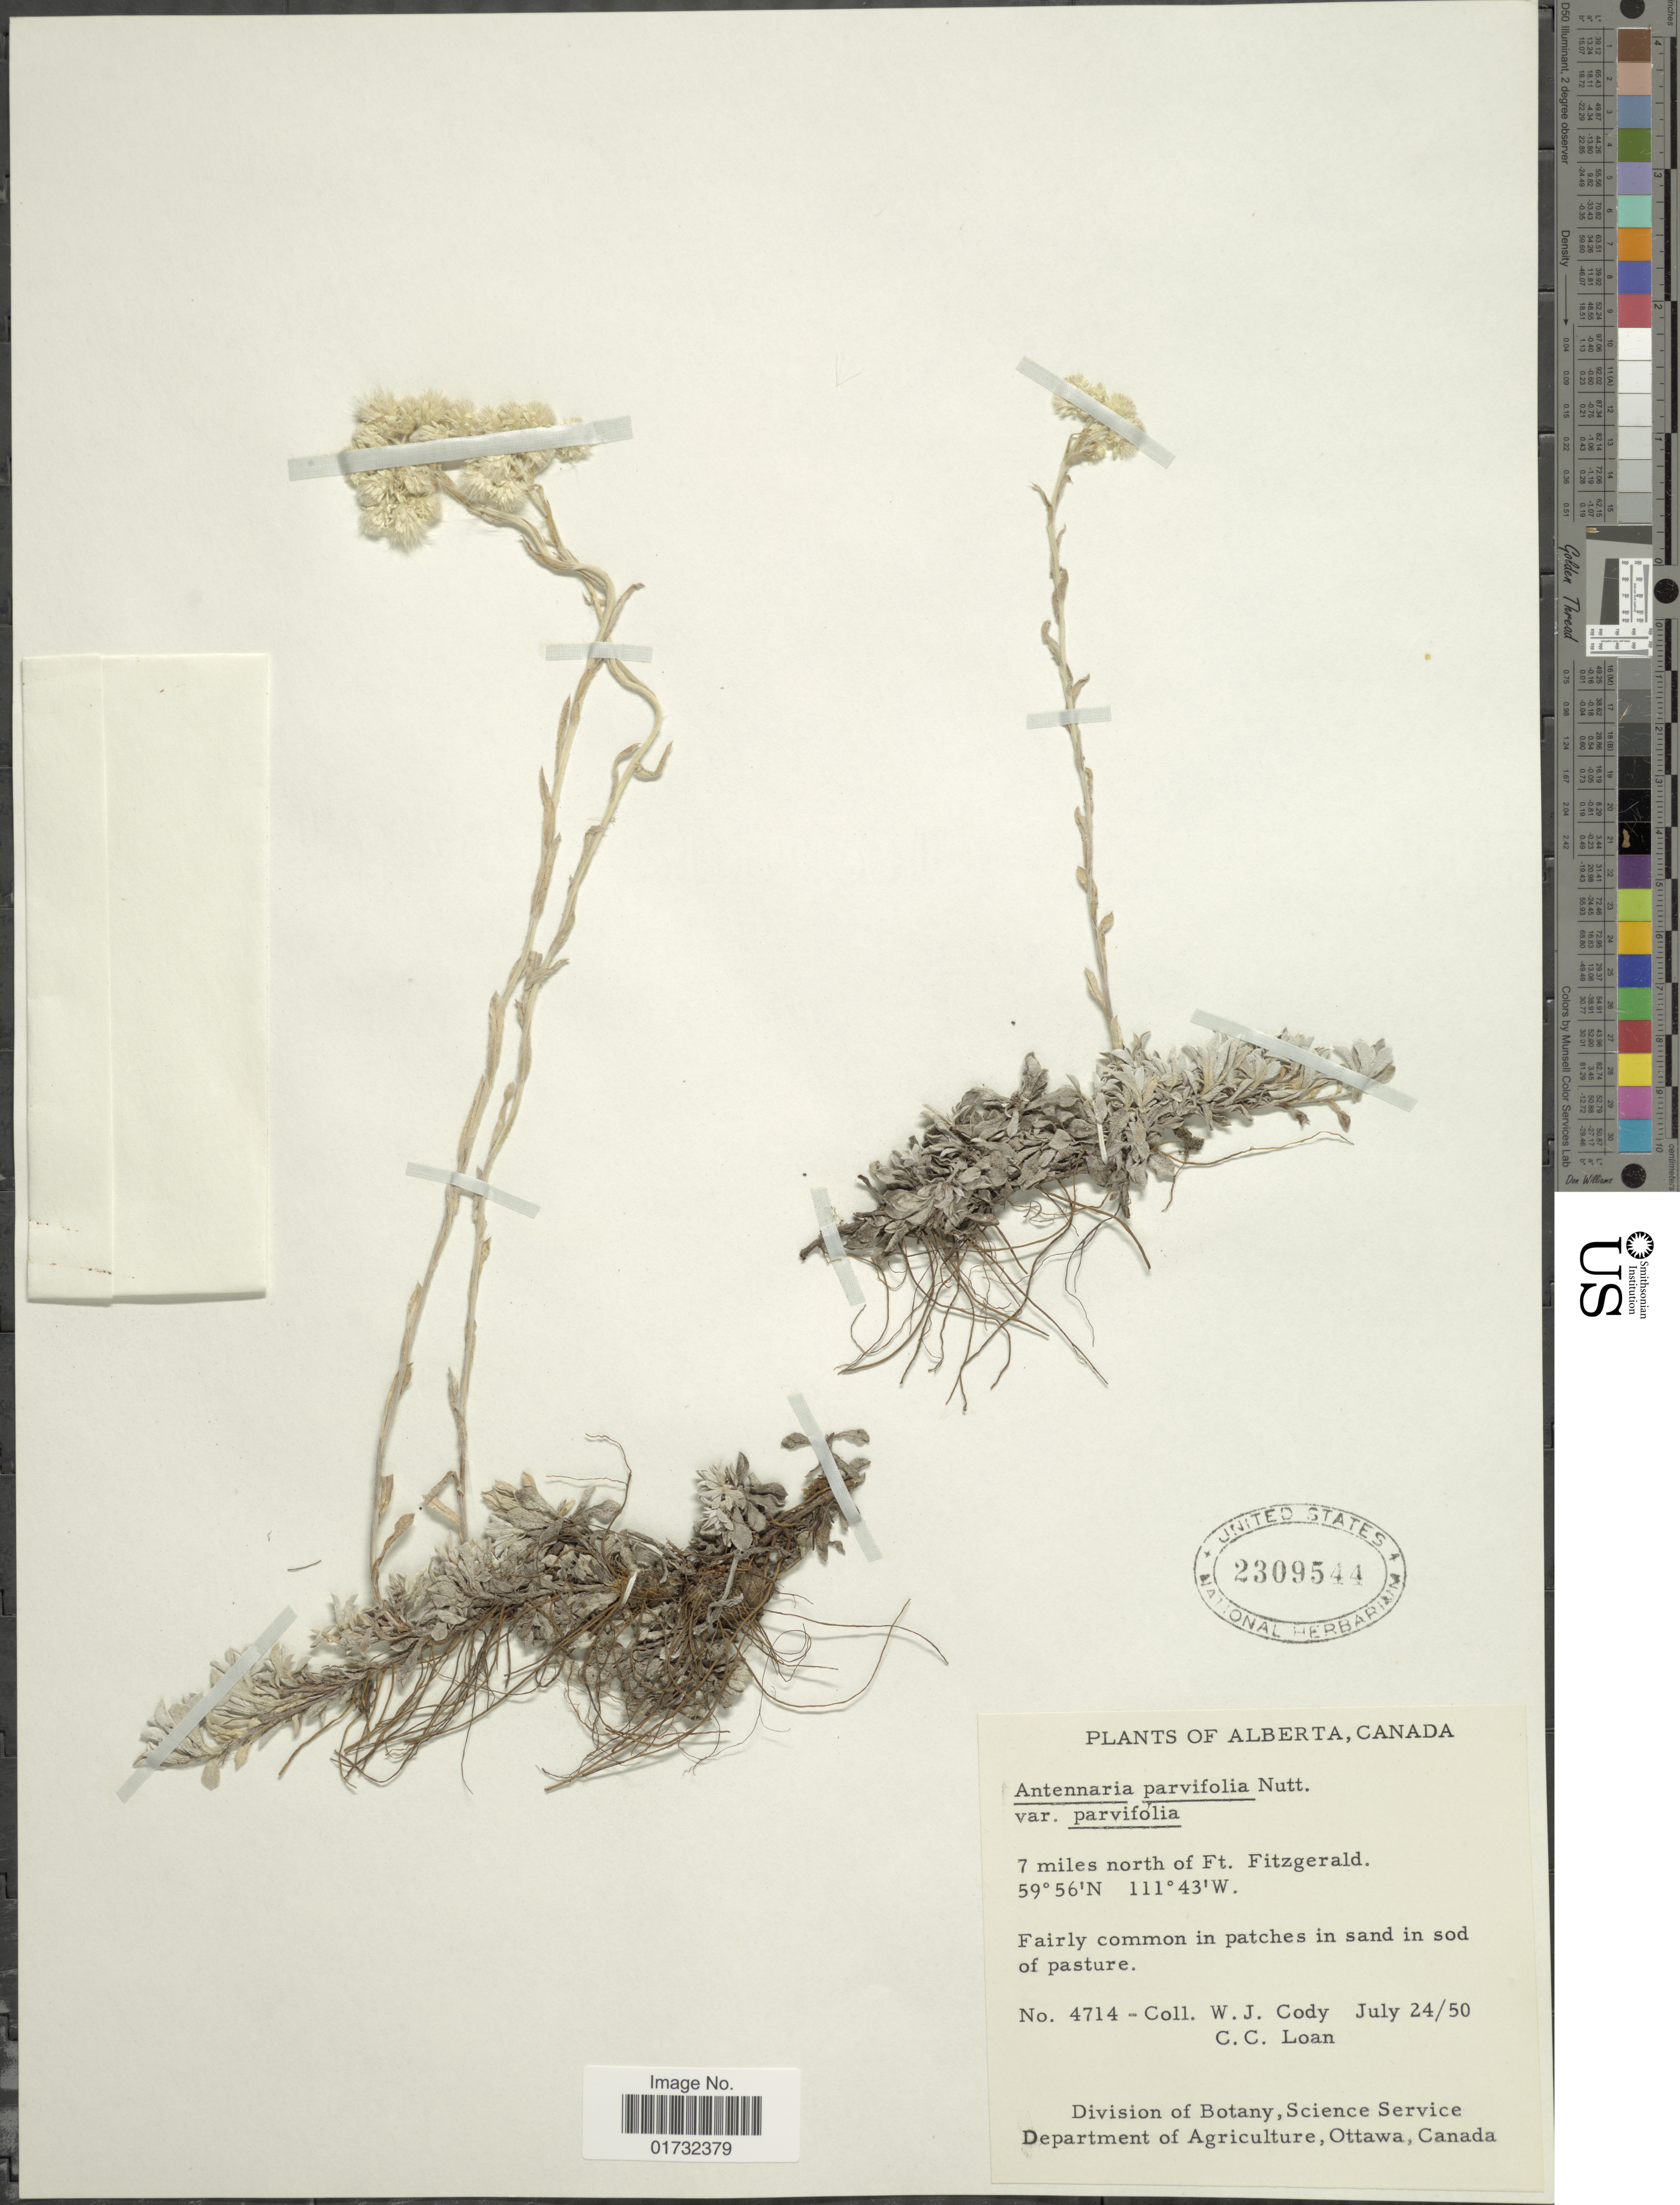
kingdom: Plantae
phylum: Tracheophyta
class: Magnoliopsida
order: Asterales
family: Asteraceae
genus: Antennaria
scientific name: Antennaria parvifolia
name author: Nutt.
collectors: W. Cody & C. Loan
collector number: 4714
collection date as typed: Transcribed d/m/y: 24/7/50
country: Canada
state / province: Alberta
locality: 7 miles north of Ft. Fitzgerald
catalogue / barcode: US 2309544